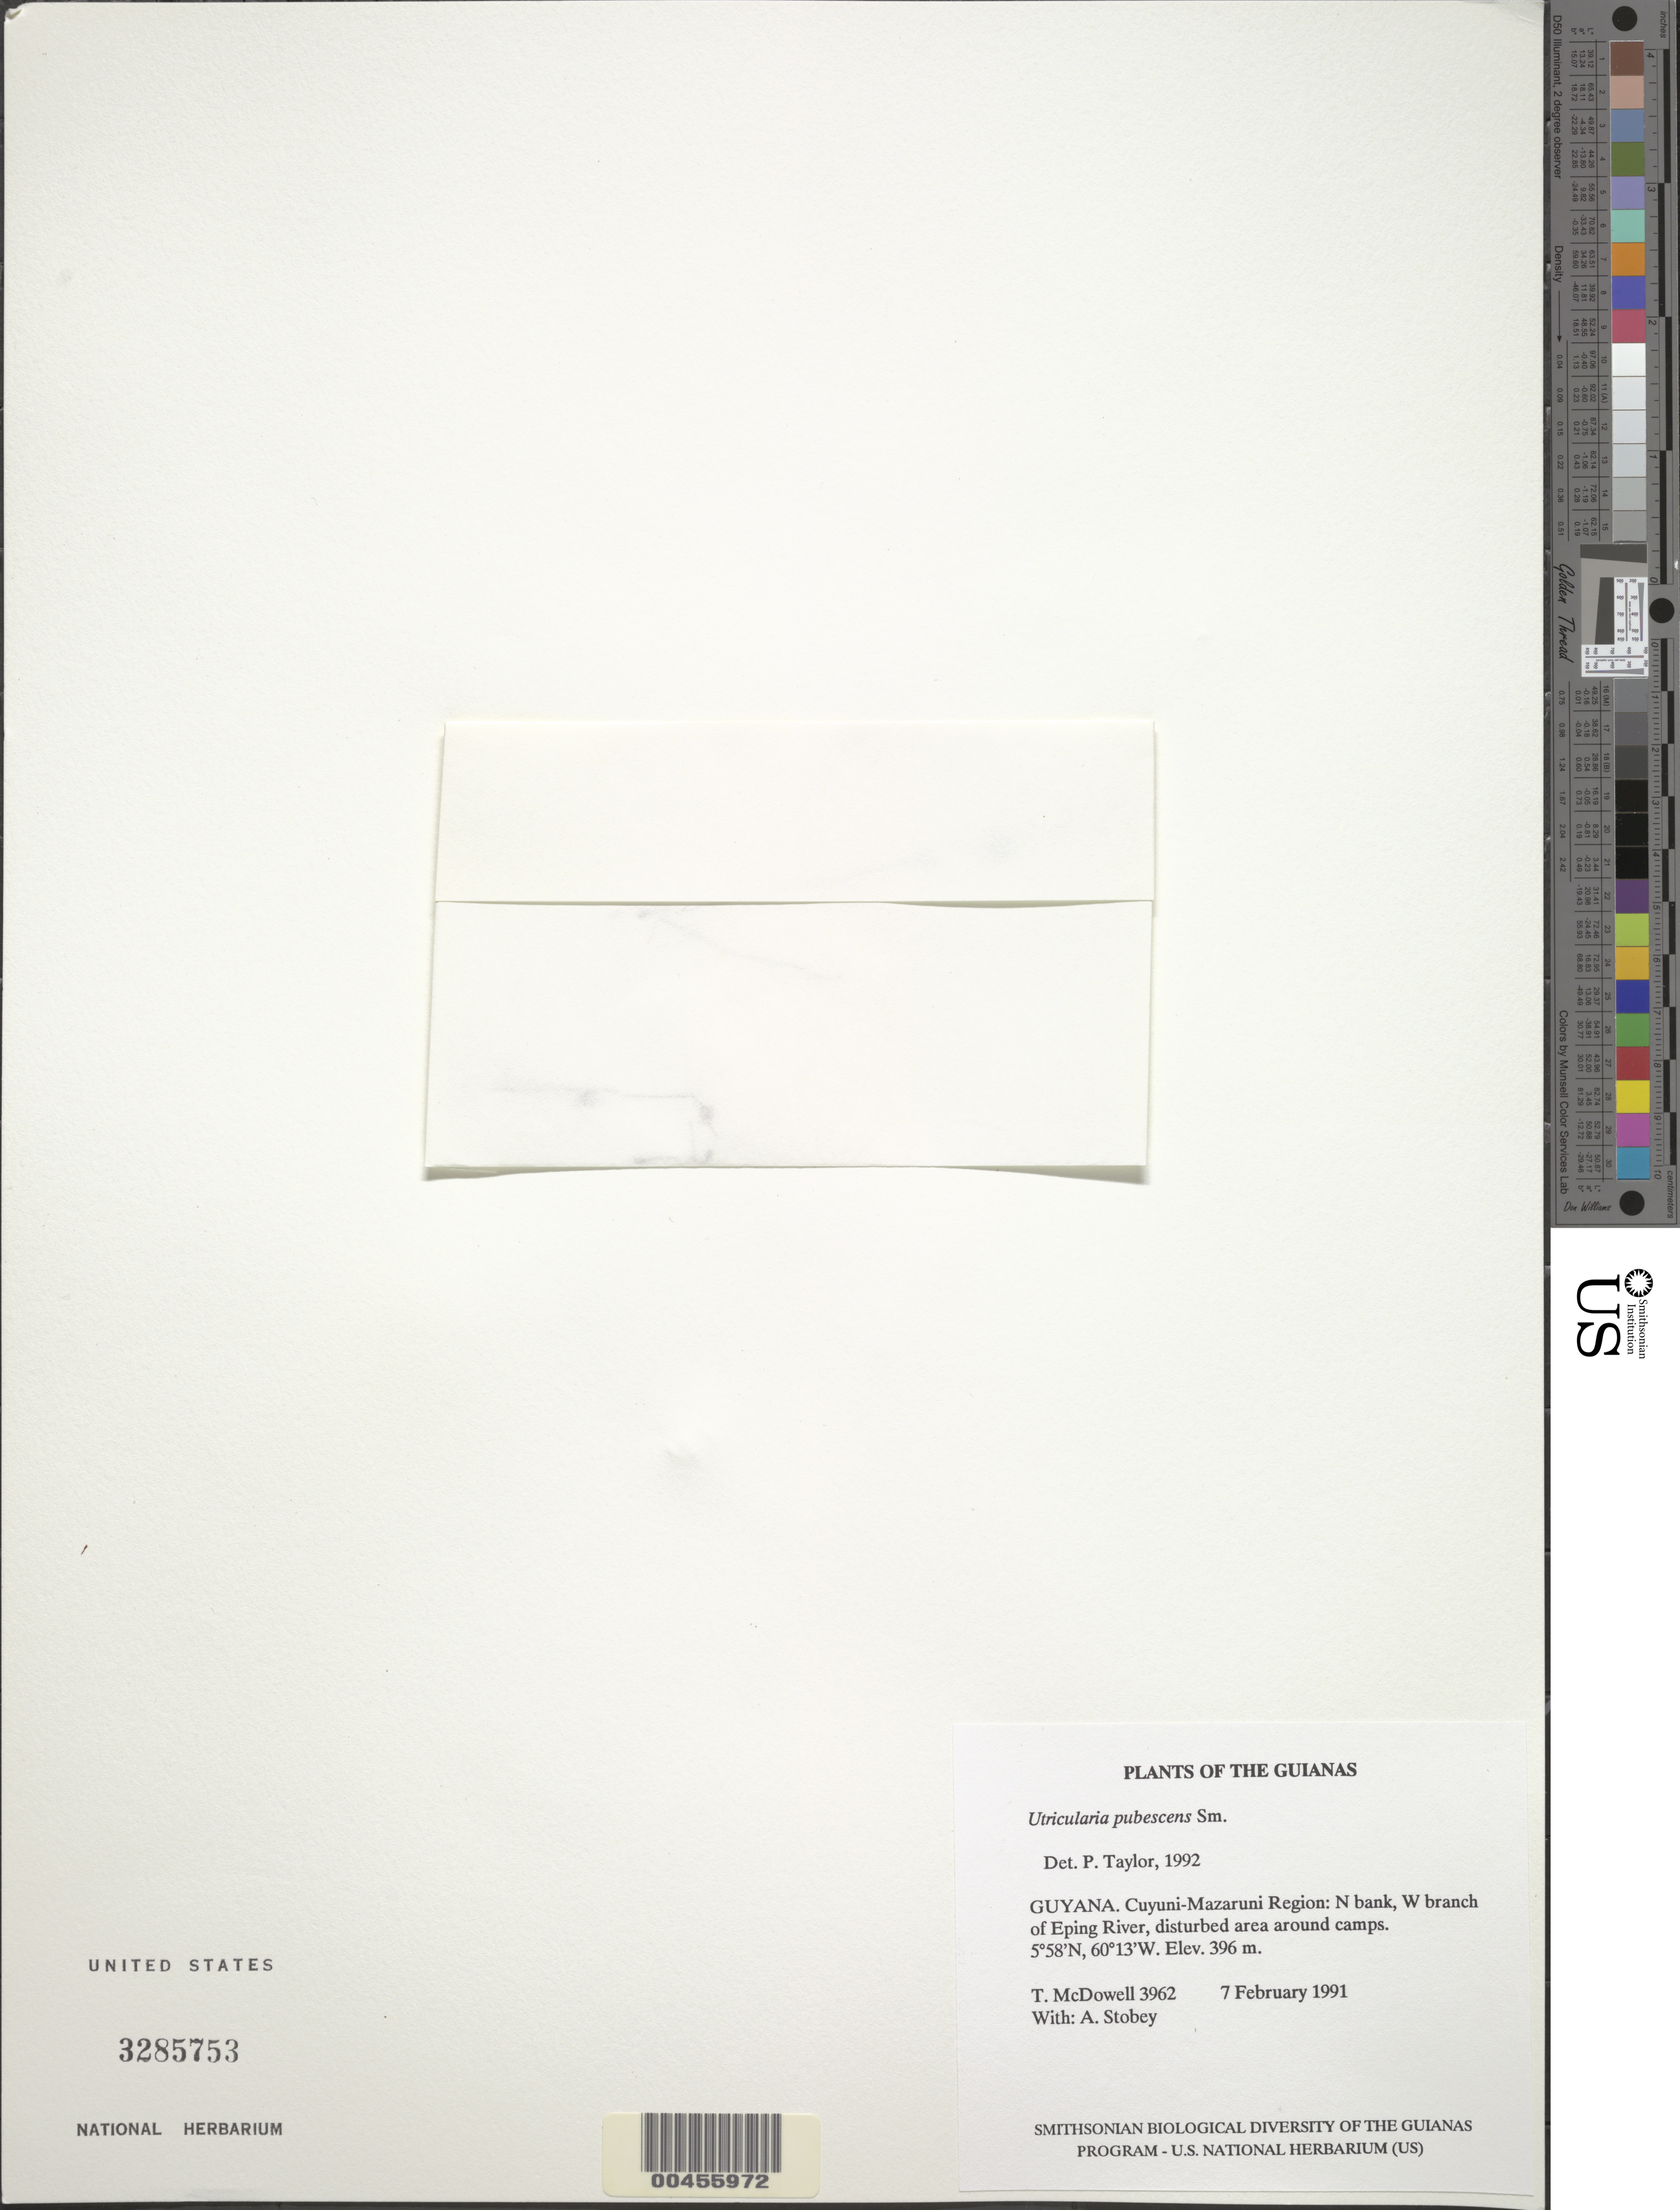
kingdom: Plantae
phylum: Tracheophyta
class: Magnoliopsida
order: Lamiales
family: Lentibulariaceae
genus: Utricularia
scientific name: Utricularia pubescens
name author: Sm.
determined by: Taylor, P.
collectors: T. McDowell & A. Stobey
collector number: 3962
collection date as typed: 7 February 1991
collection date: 1991-02-07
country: Guyana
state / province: Cuyuni-Mazaruni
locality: N bank, W branch of Eping River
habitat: Disturbed area around camps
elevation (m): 396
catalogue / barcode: US 3285753